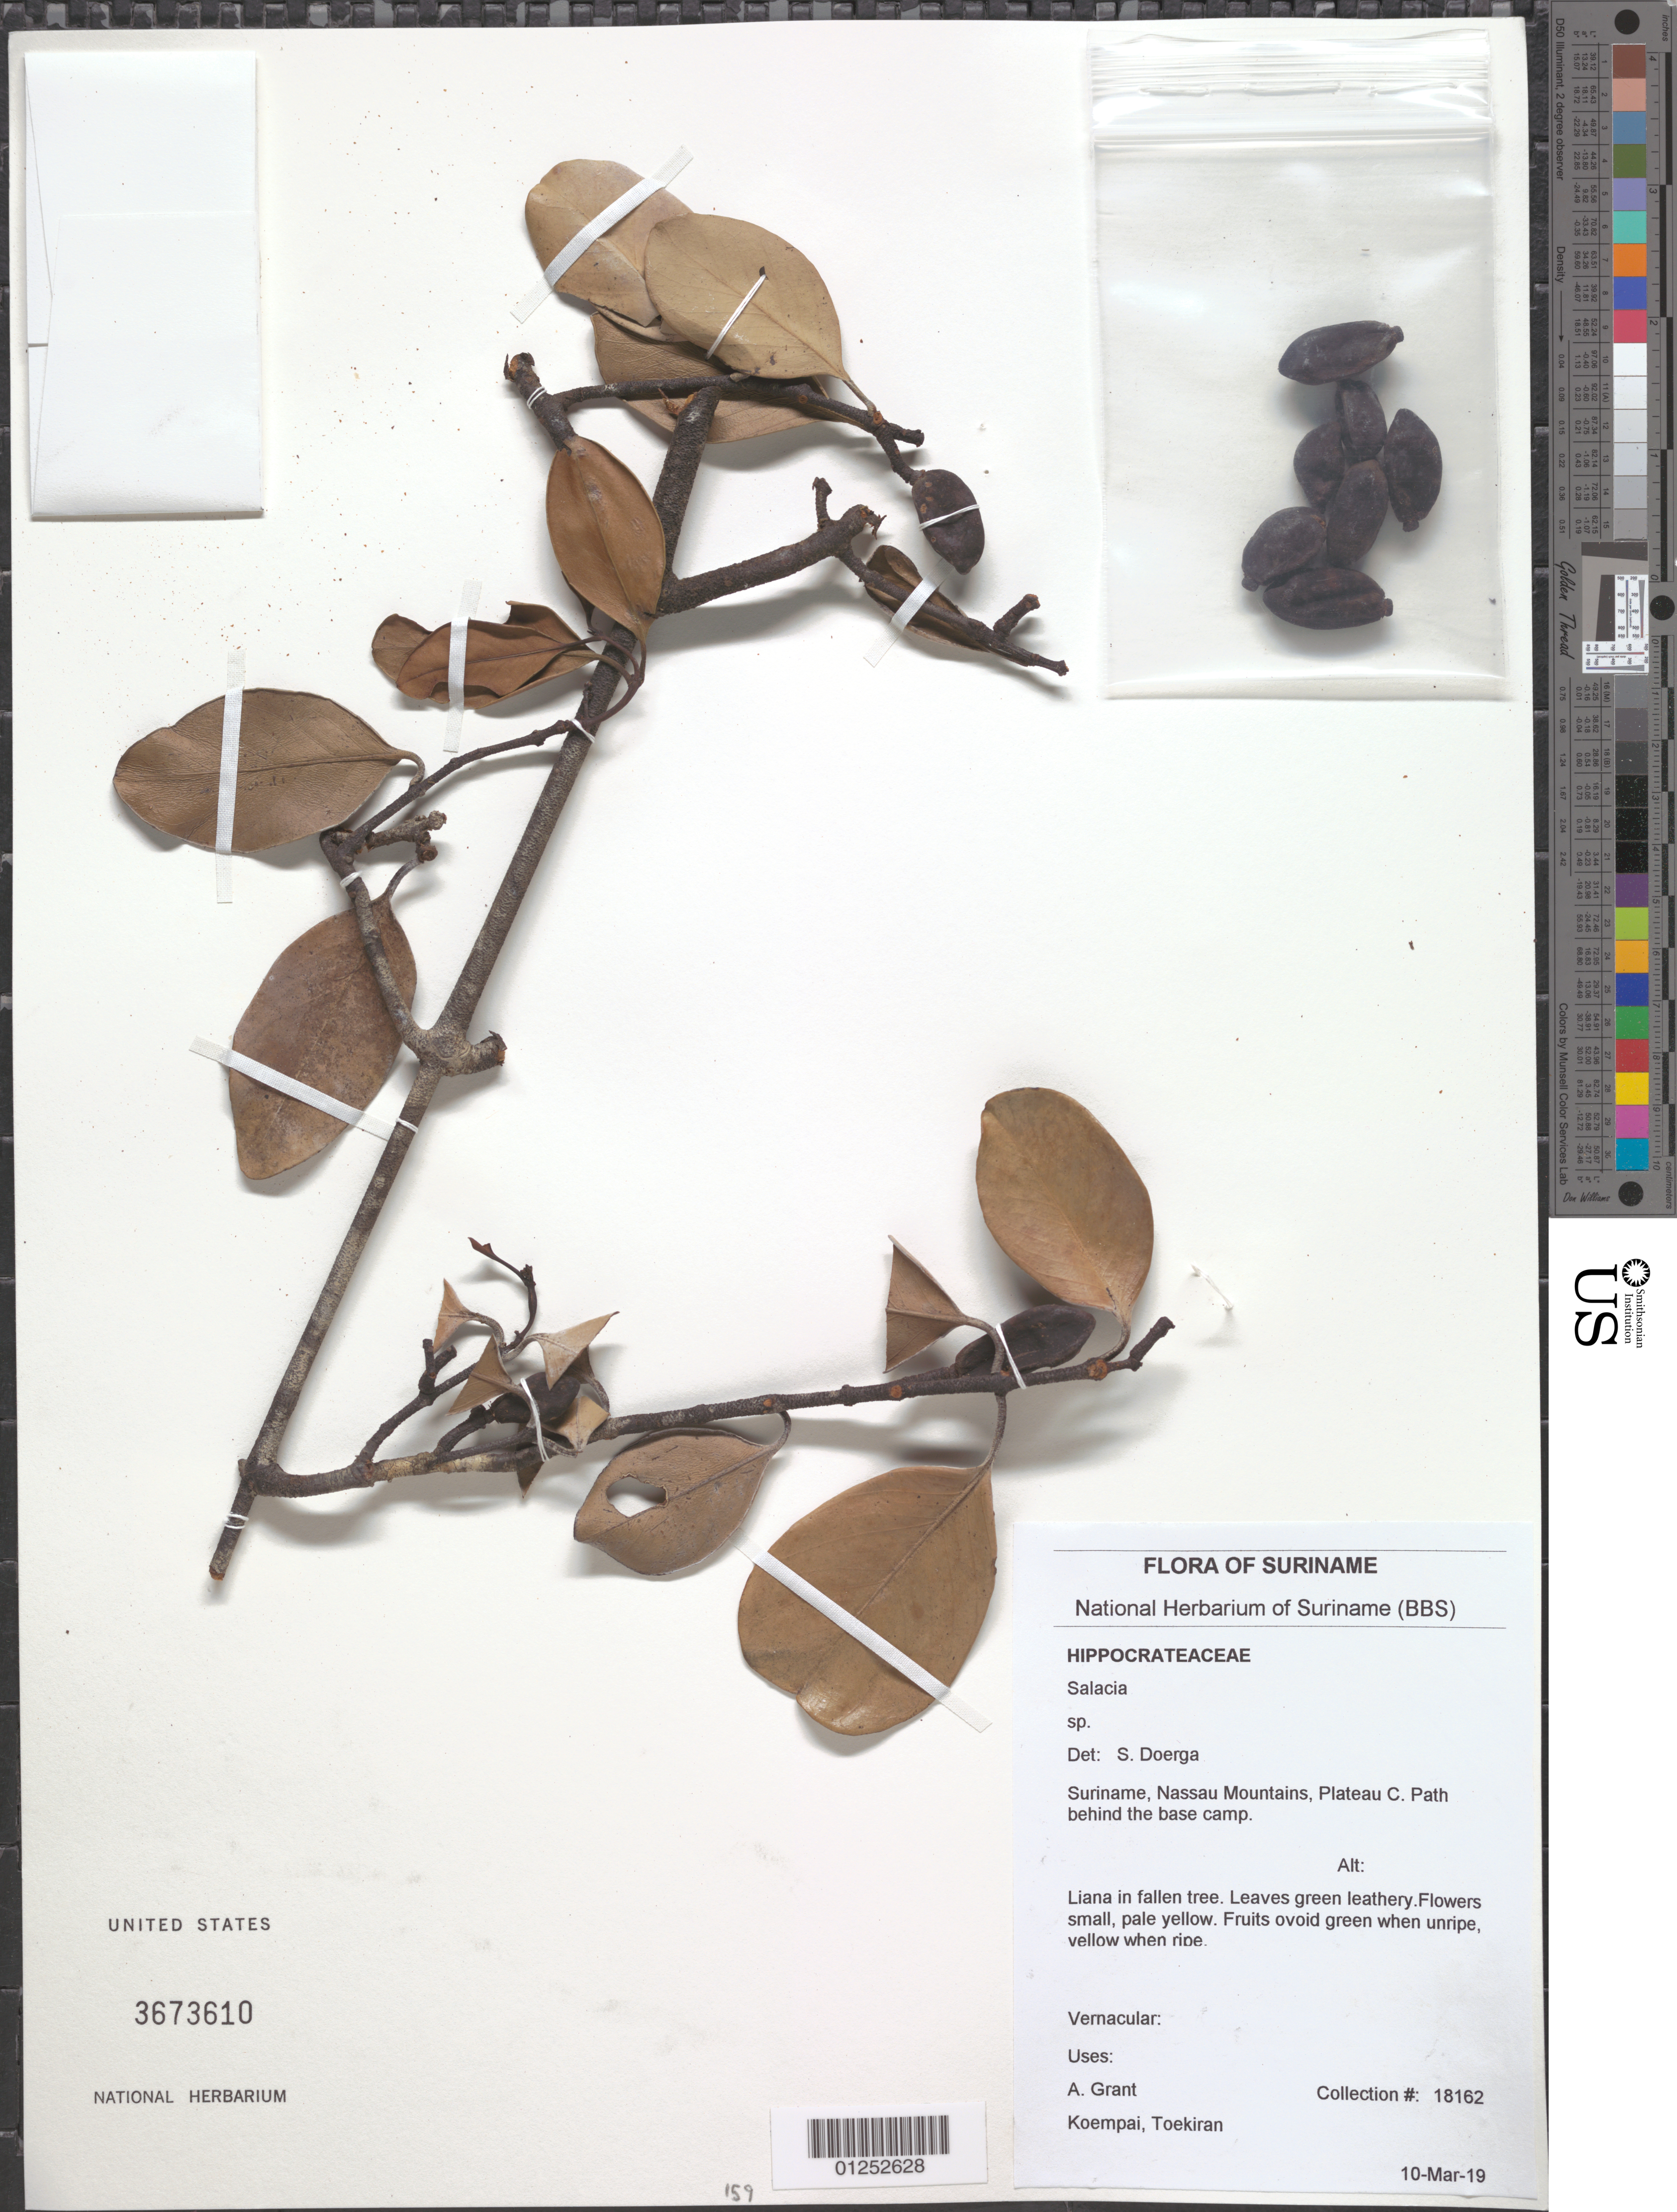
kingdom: Plantae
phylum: Tracheophyta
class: Magnoliopsida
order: Celastrales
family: Celastraceae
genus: Salacia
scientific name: Salacia sp.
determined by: Doerga, S.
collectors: A. Grant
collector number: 18162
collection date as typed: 10-Mar-19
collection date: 2010-03-19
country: Suriname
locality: Nassau Mountains, Plateau C. Path behind the base camp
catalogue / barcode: US 3673610